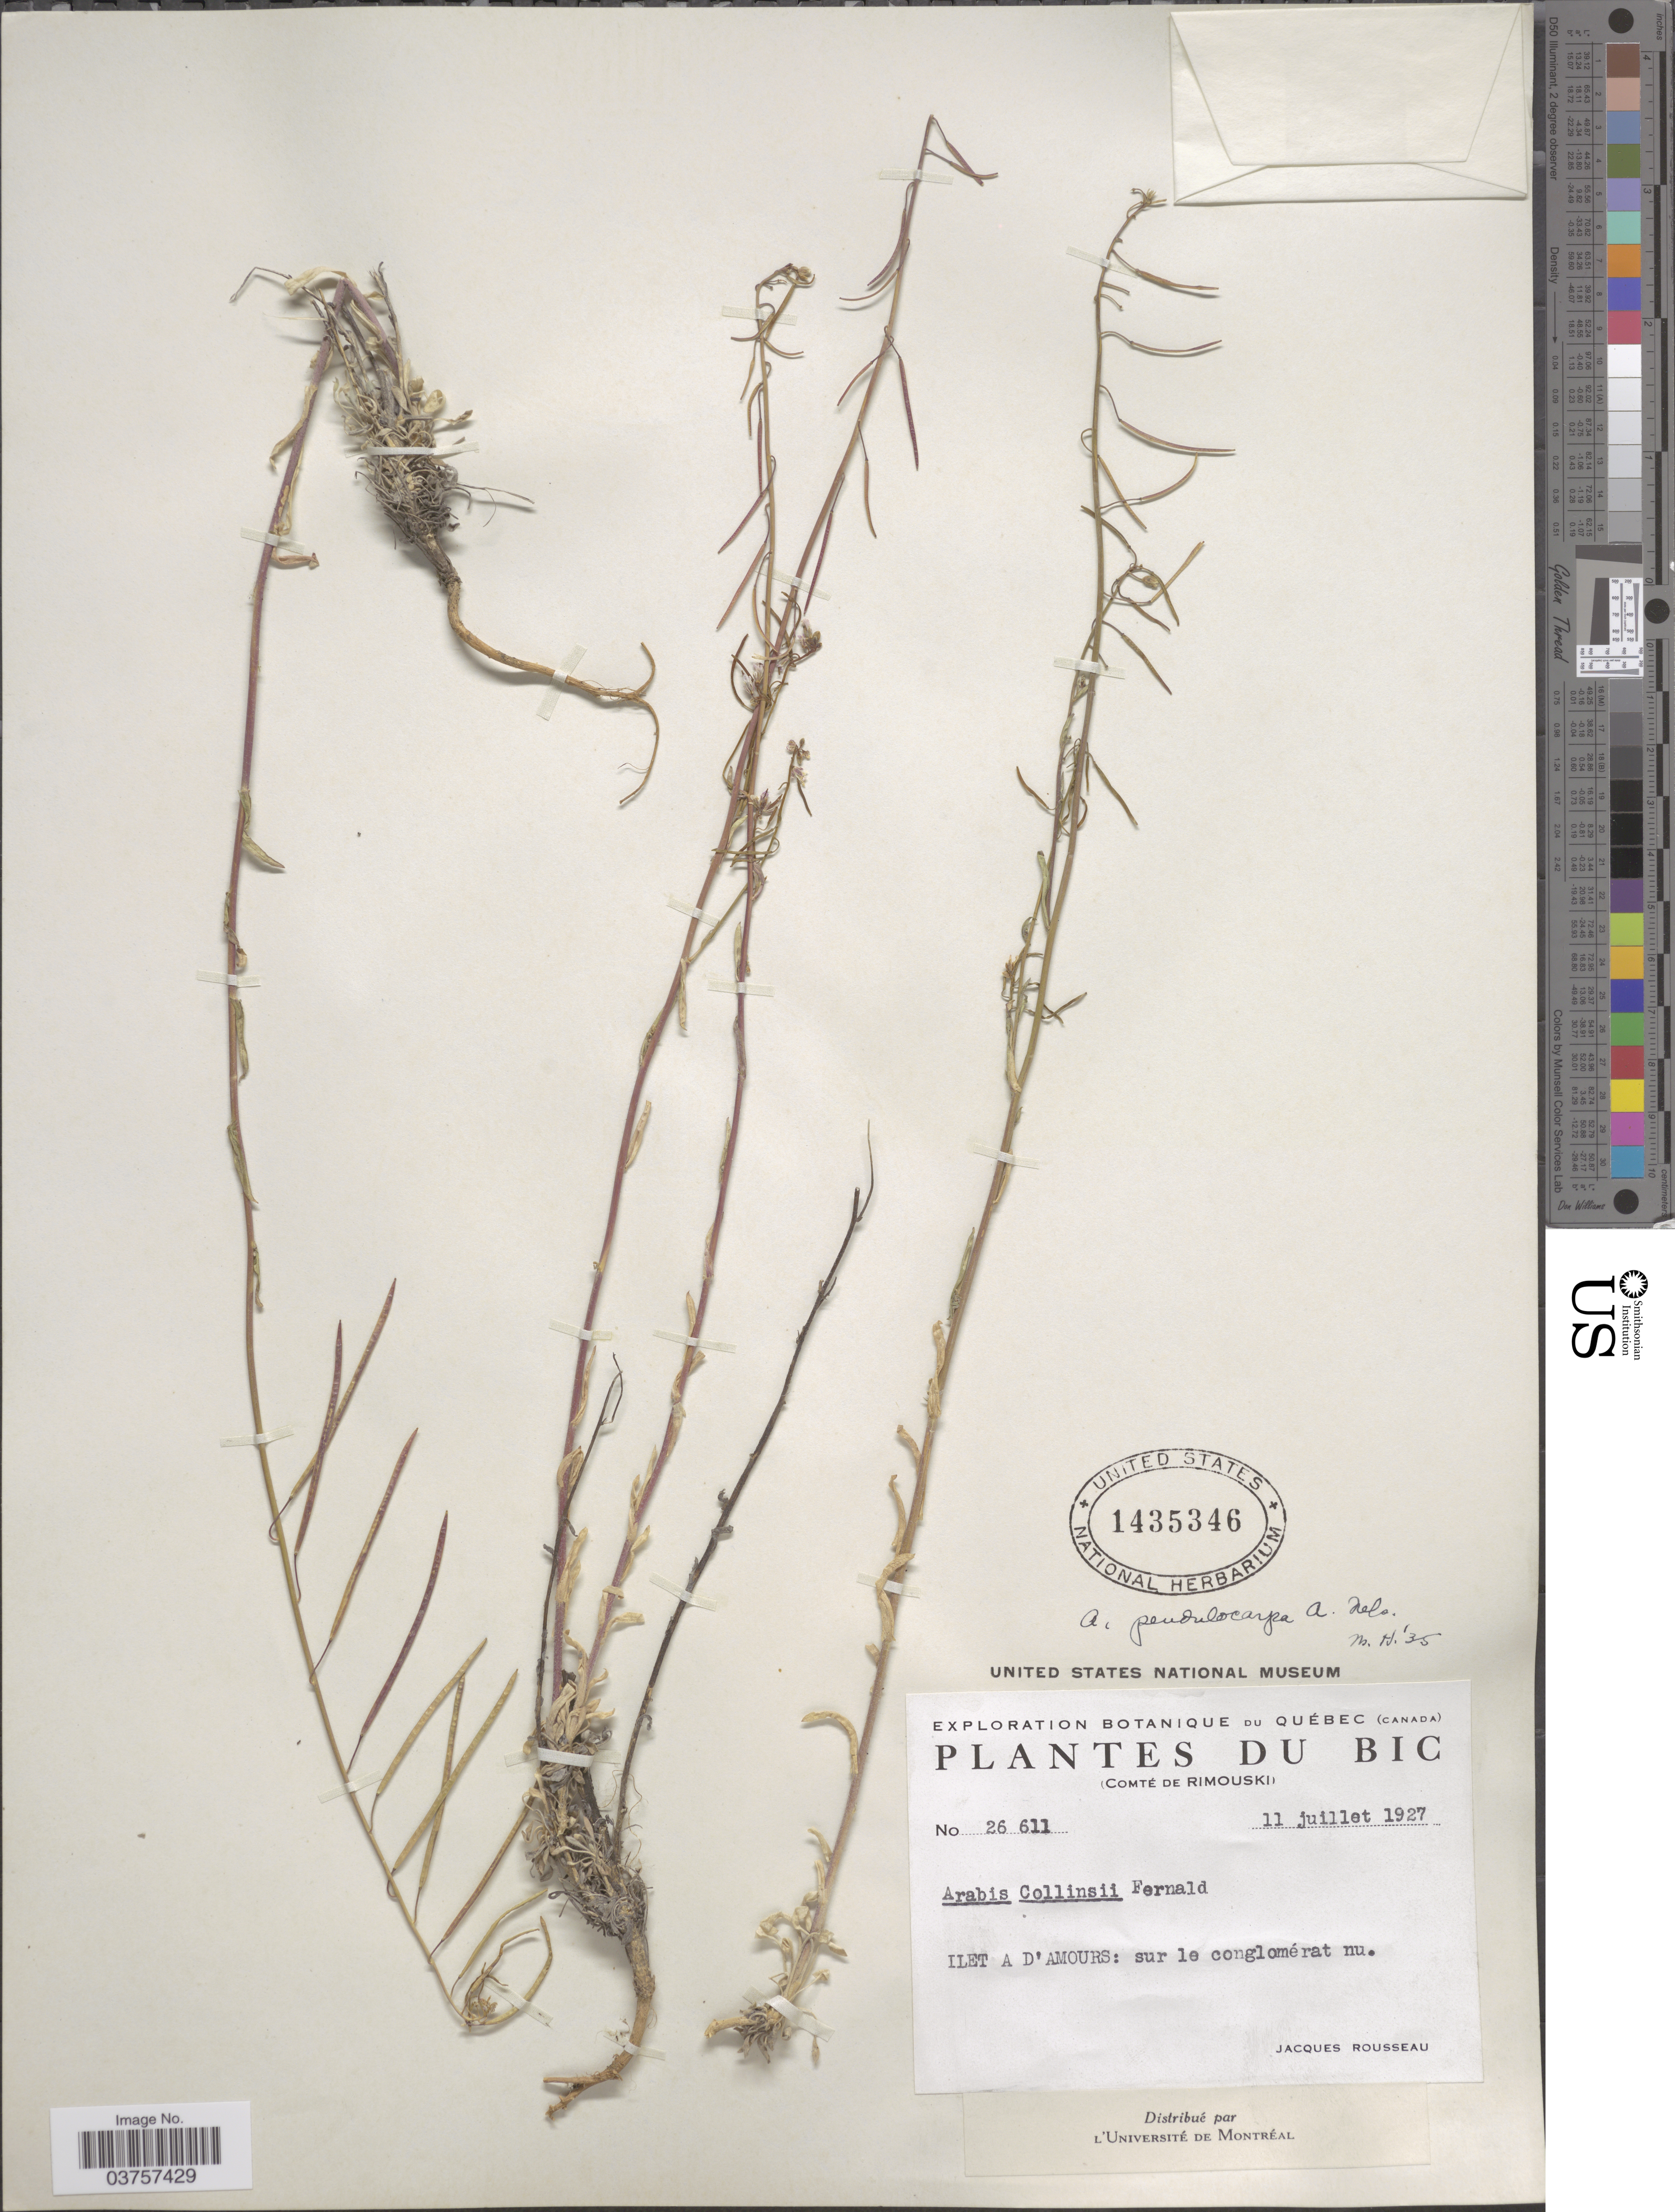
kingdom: Plantae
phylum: Tracheophyta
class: Magnoliopsida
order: Brassicales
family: Brassicaceae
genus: Arabis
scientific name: Arabis holboellii var. collinsii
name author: (Fernald) Rollins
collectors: J. Rousseau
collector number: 26611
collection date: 1927-07-11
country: Canada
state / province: Quebec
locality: Du Bic (Comté de Rimouski). Ilet A D'Amours.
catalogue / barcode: US 1435346